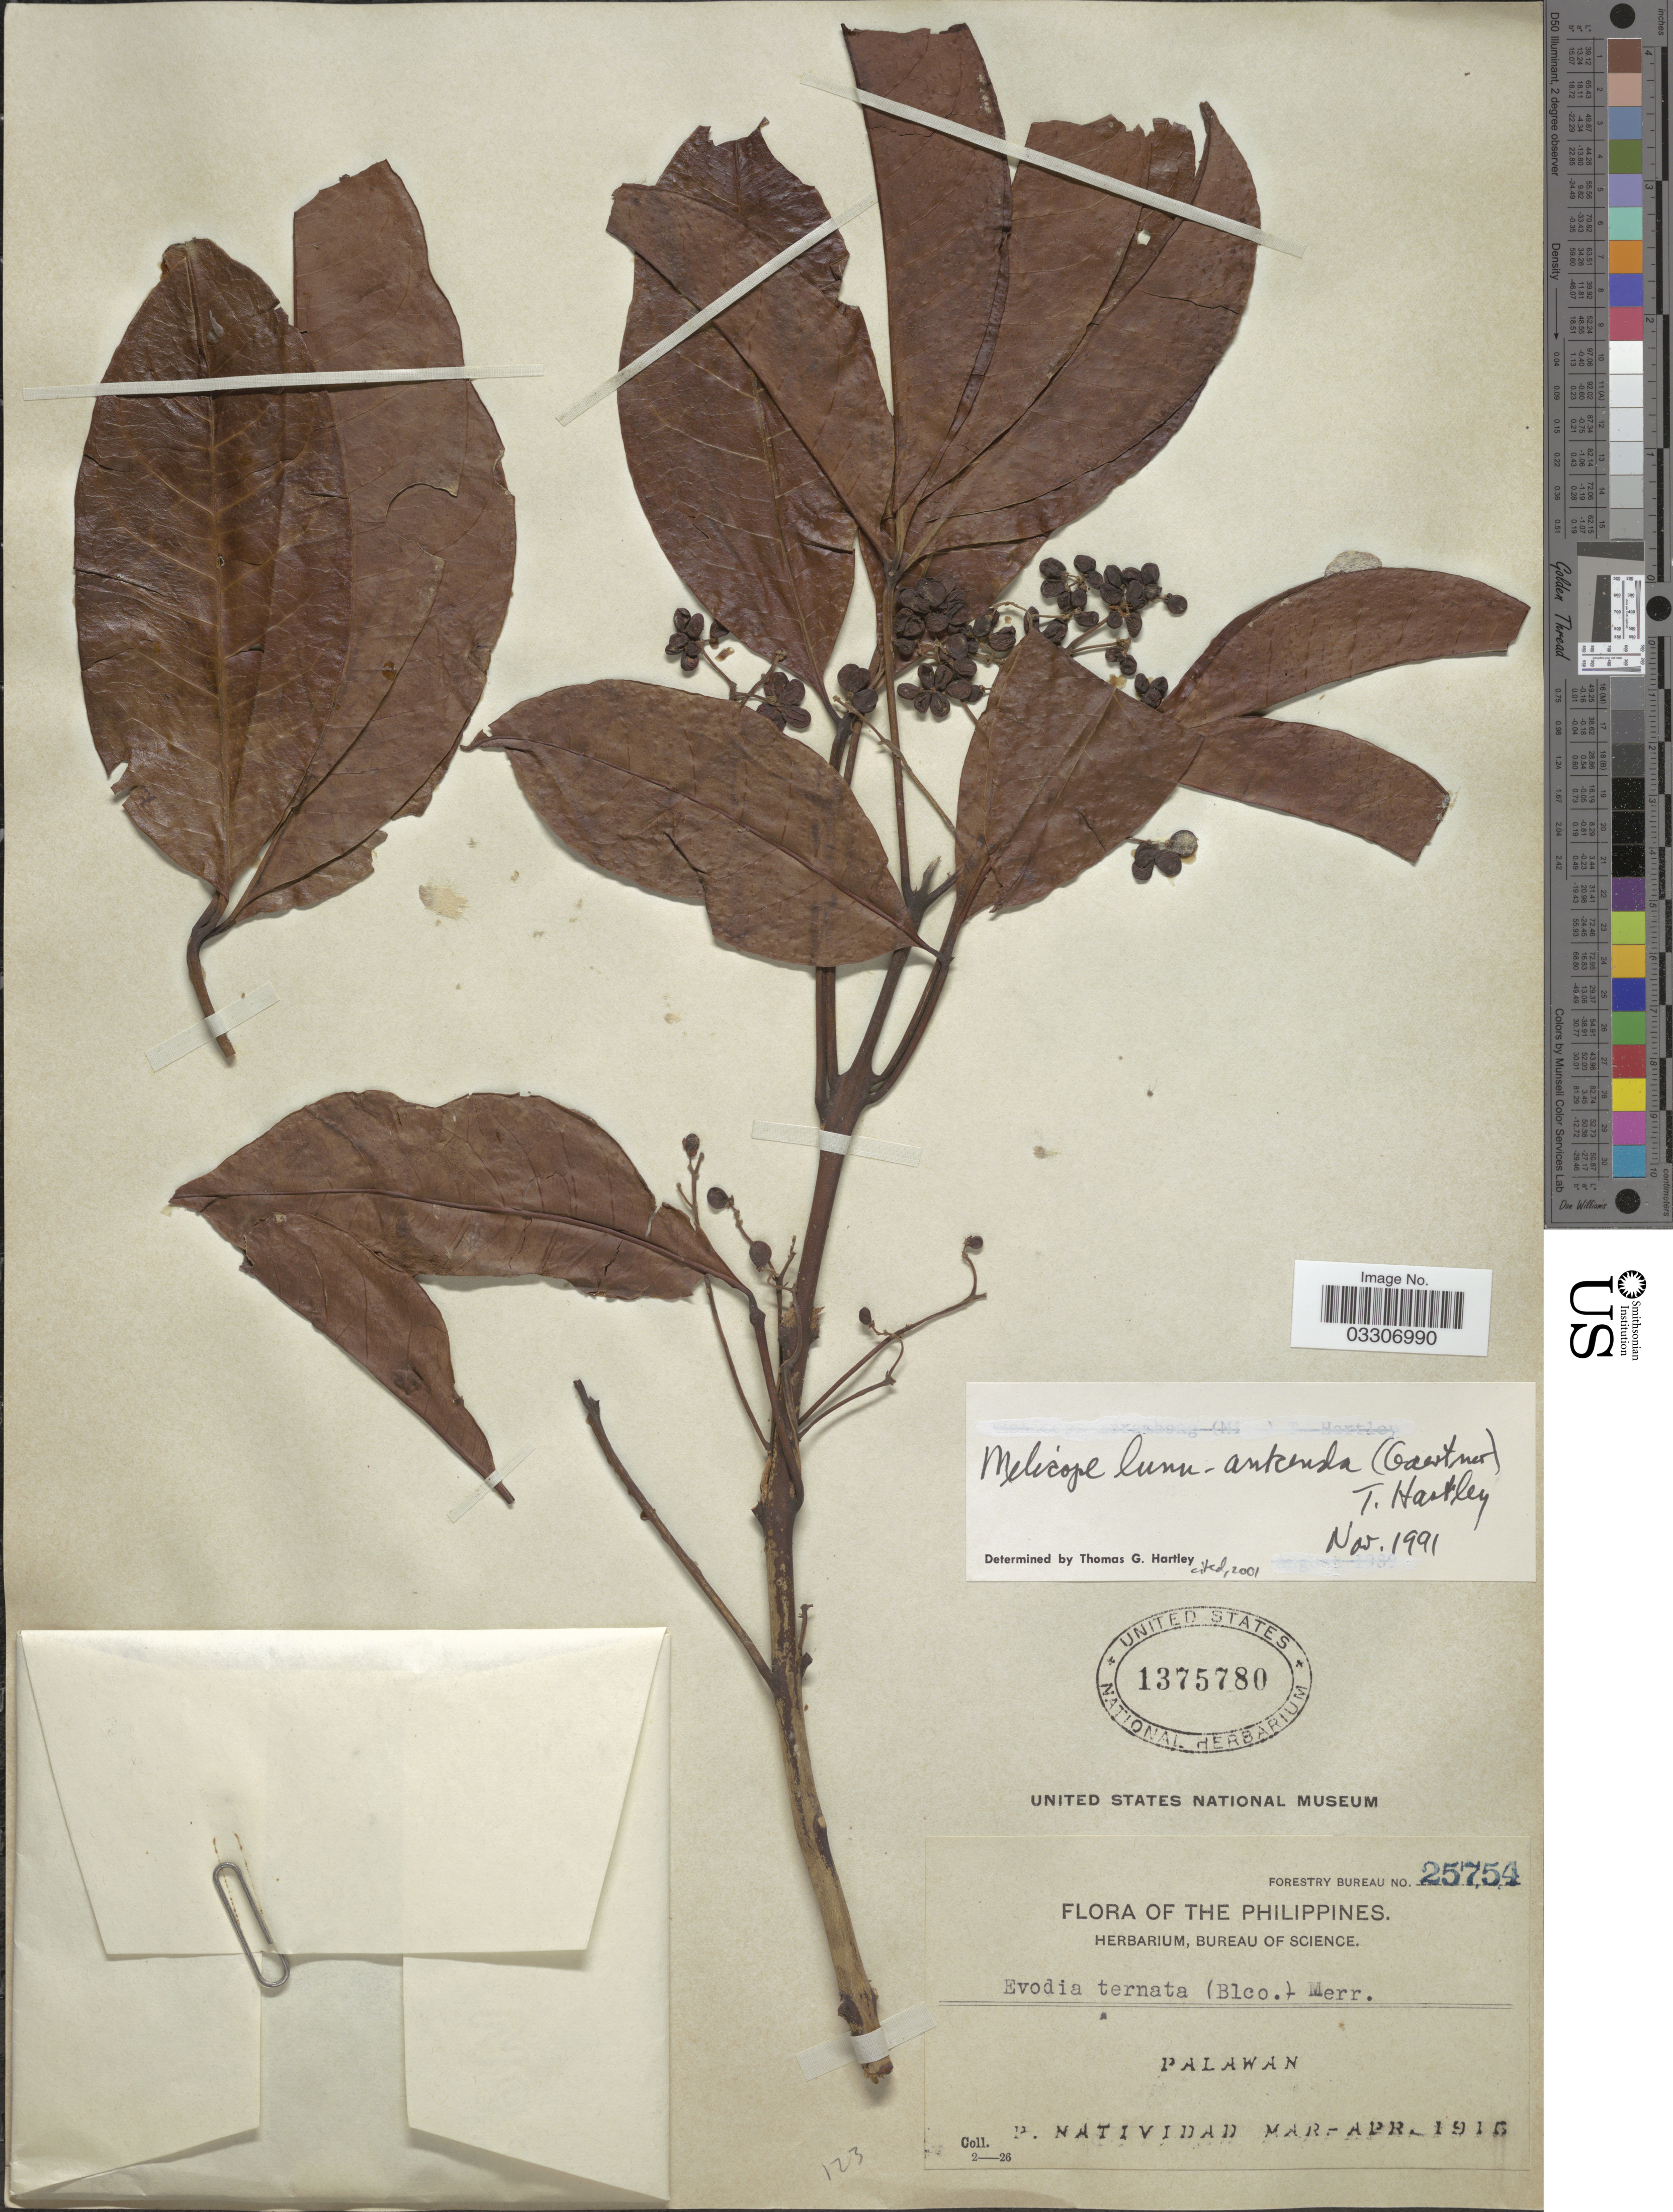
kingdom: Plantae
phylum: Tracheophyta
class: Magnoliopsida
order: Sapindales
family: Rutaceae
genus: Melicope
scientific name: Melicope lunu-ankenda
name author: (Gaertn.) T.G. Hartley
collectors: P. Natividad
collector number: Forestry Bureau 25754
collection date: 1916-03/1916-04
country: Philippines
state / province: Mimaropa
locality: Palawan.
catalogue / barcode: US 1375780